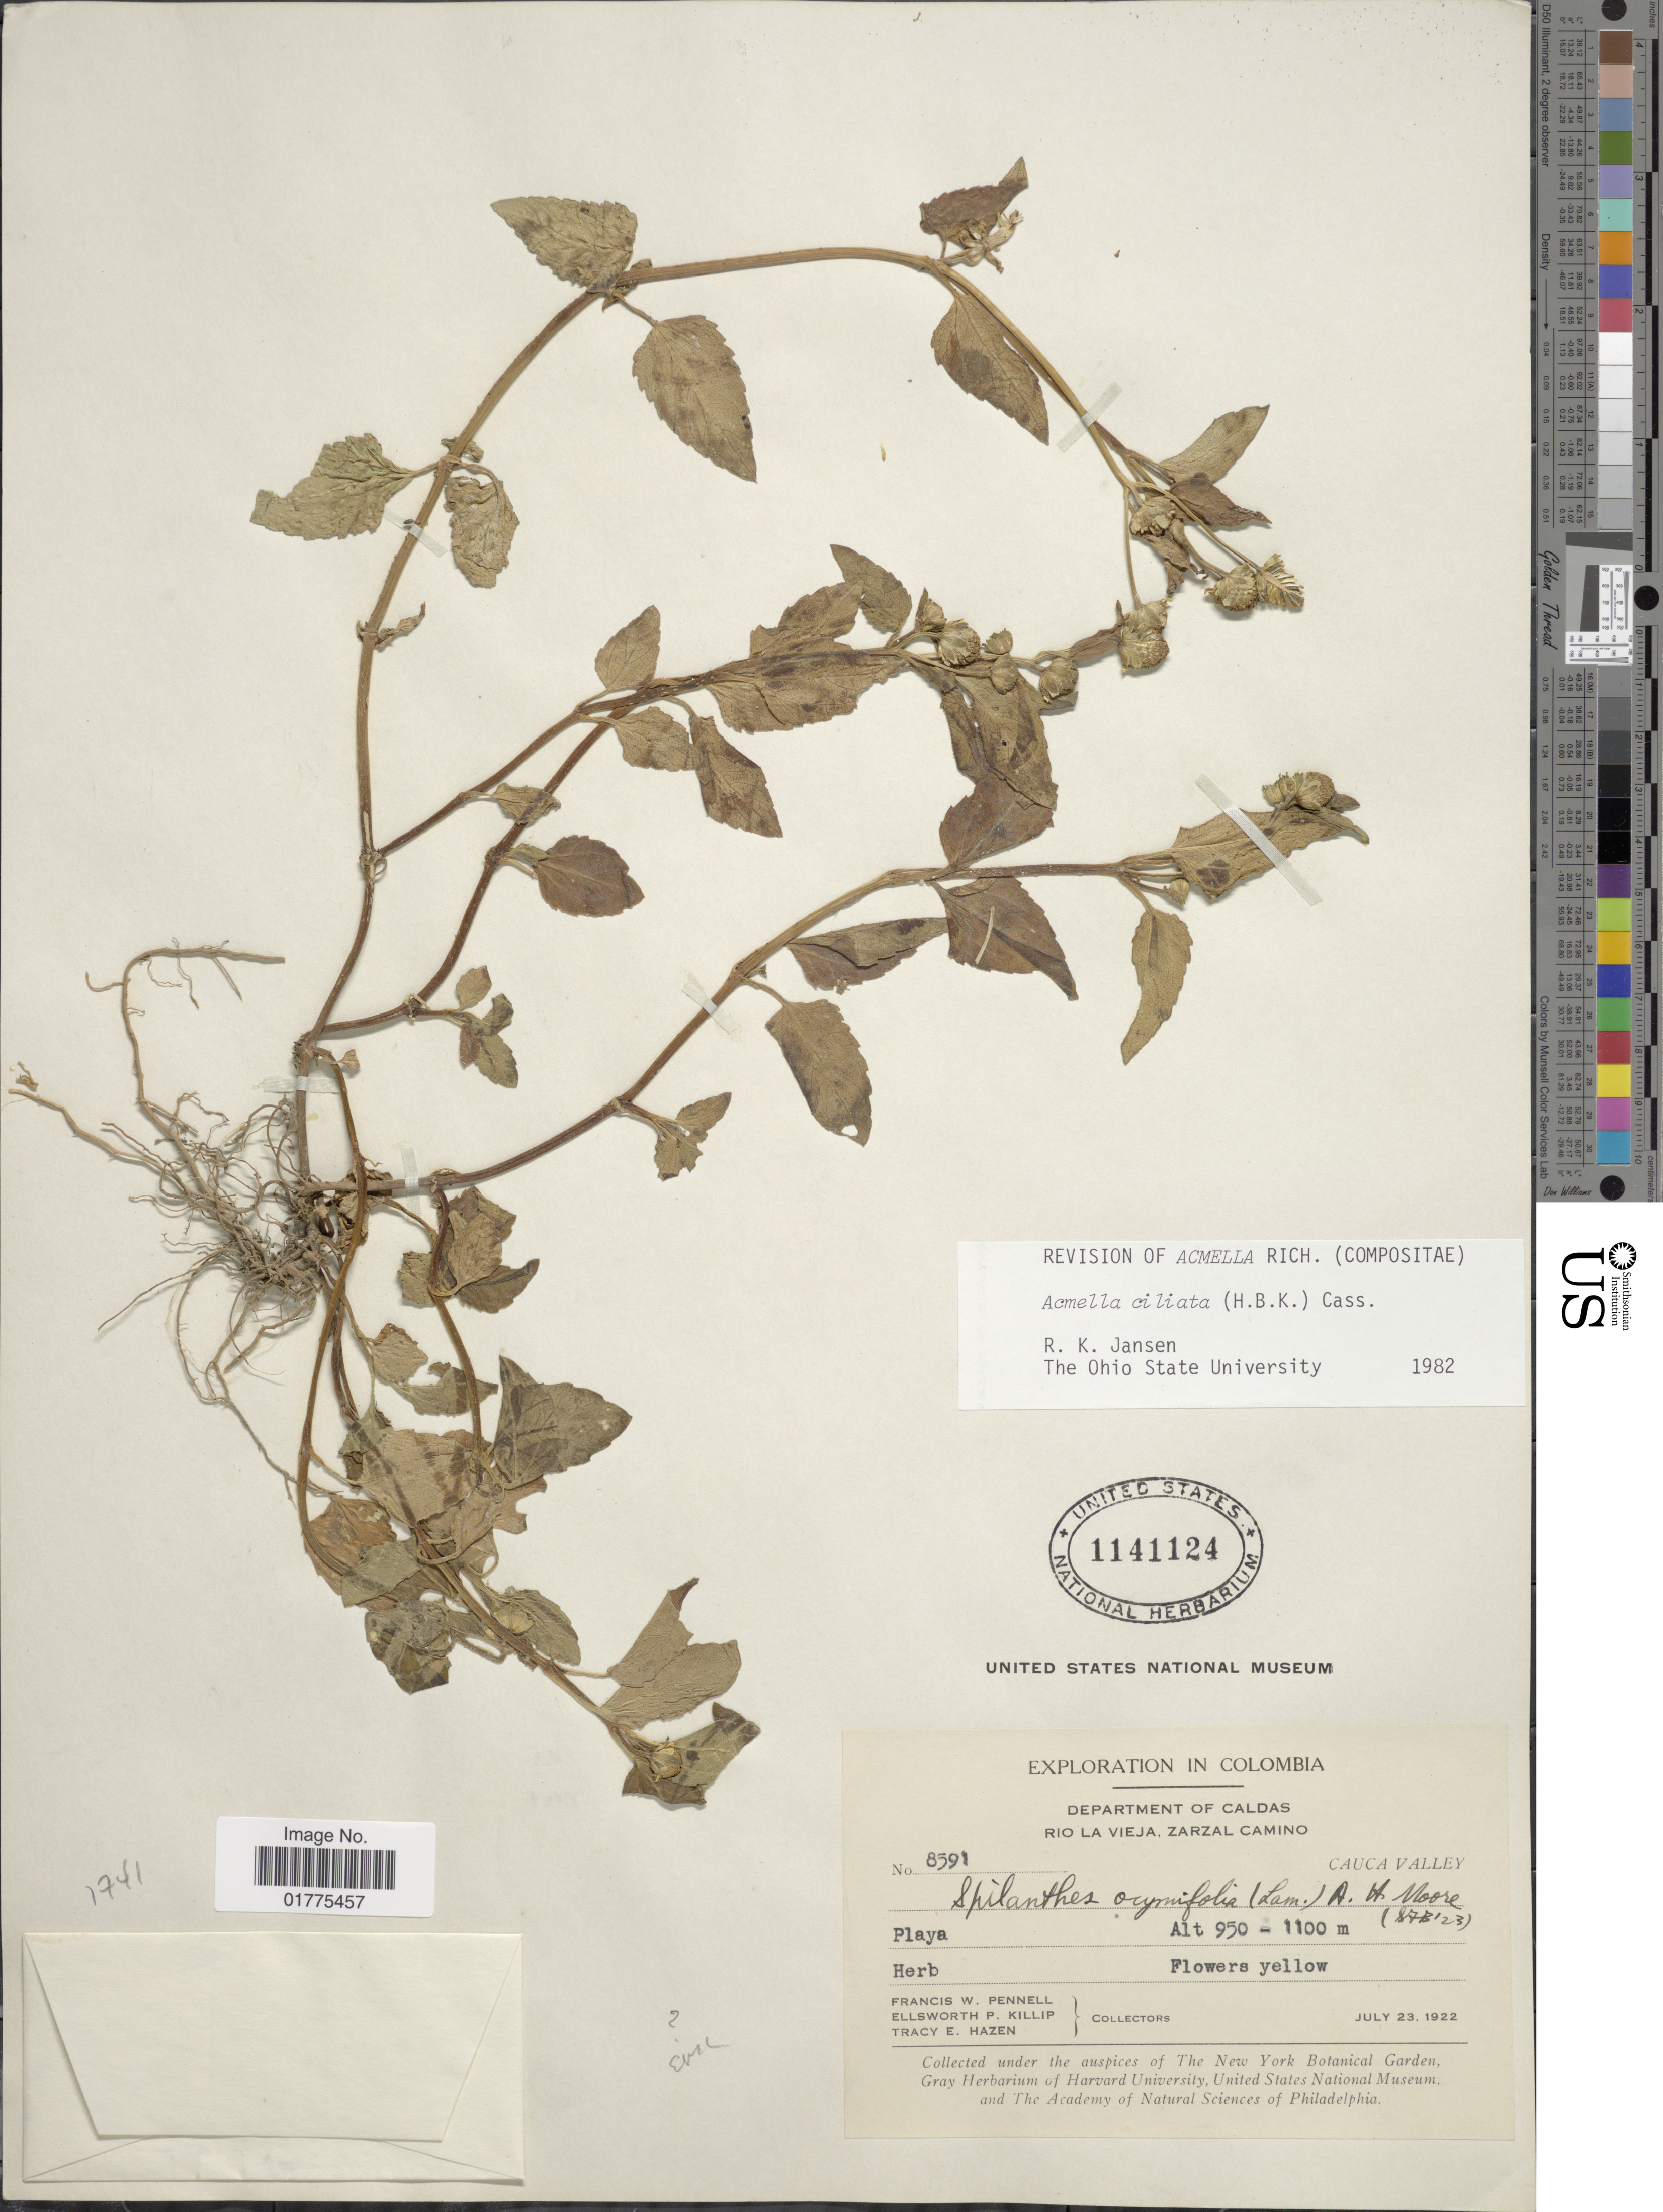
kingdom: Plantae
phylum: Tracheophyta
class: Magnoliopsida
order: Asterales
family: Asteraceae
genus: Acmella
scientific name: Acmella ciliata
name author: (Kunth) Cass.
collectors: F. W. Pennell, E. P. Killip & T. E. Hazen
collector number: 8591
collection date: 1922-07-23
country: Colombia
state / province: Caldas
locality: Rio La Vieja, Zarzal Camino, Cauca Valley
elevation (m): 950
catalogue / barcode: US 1141124